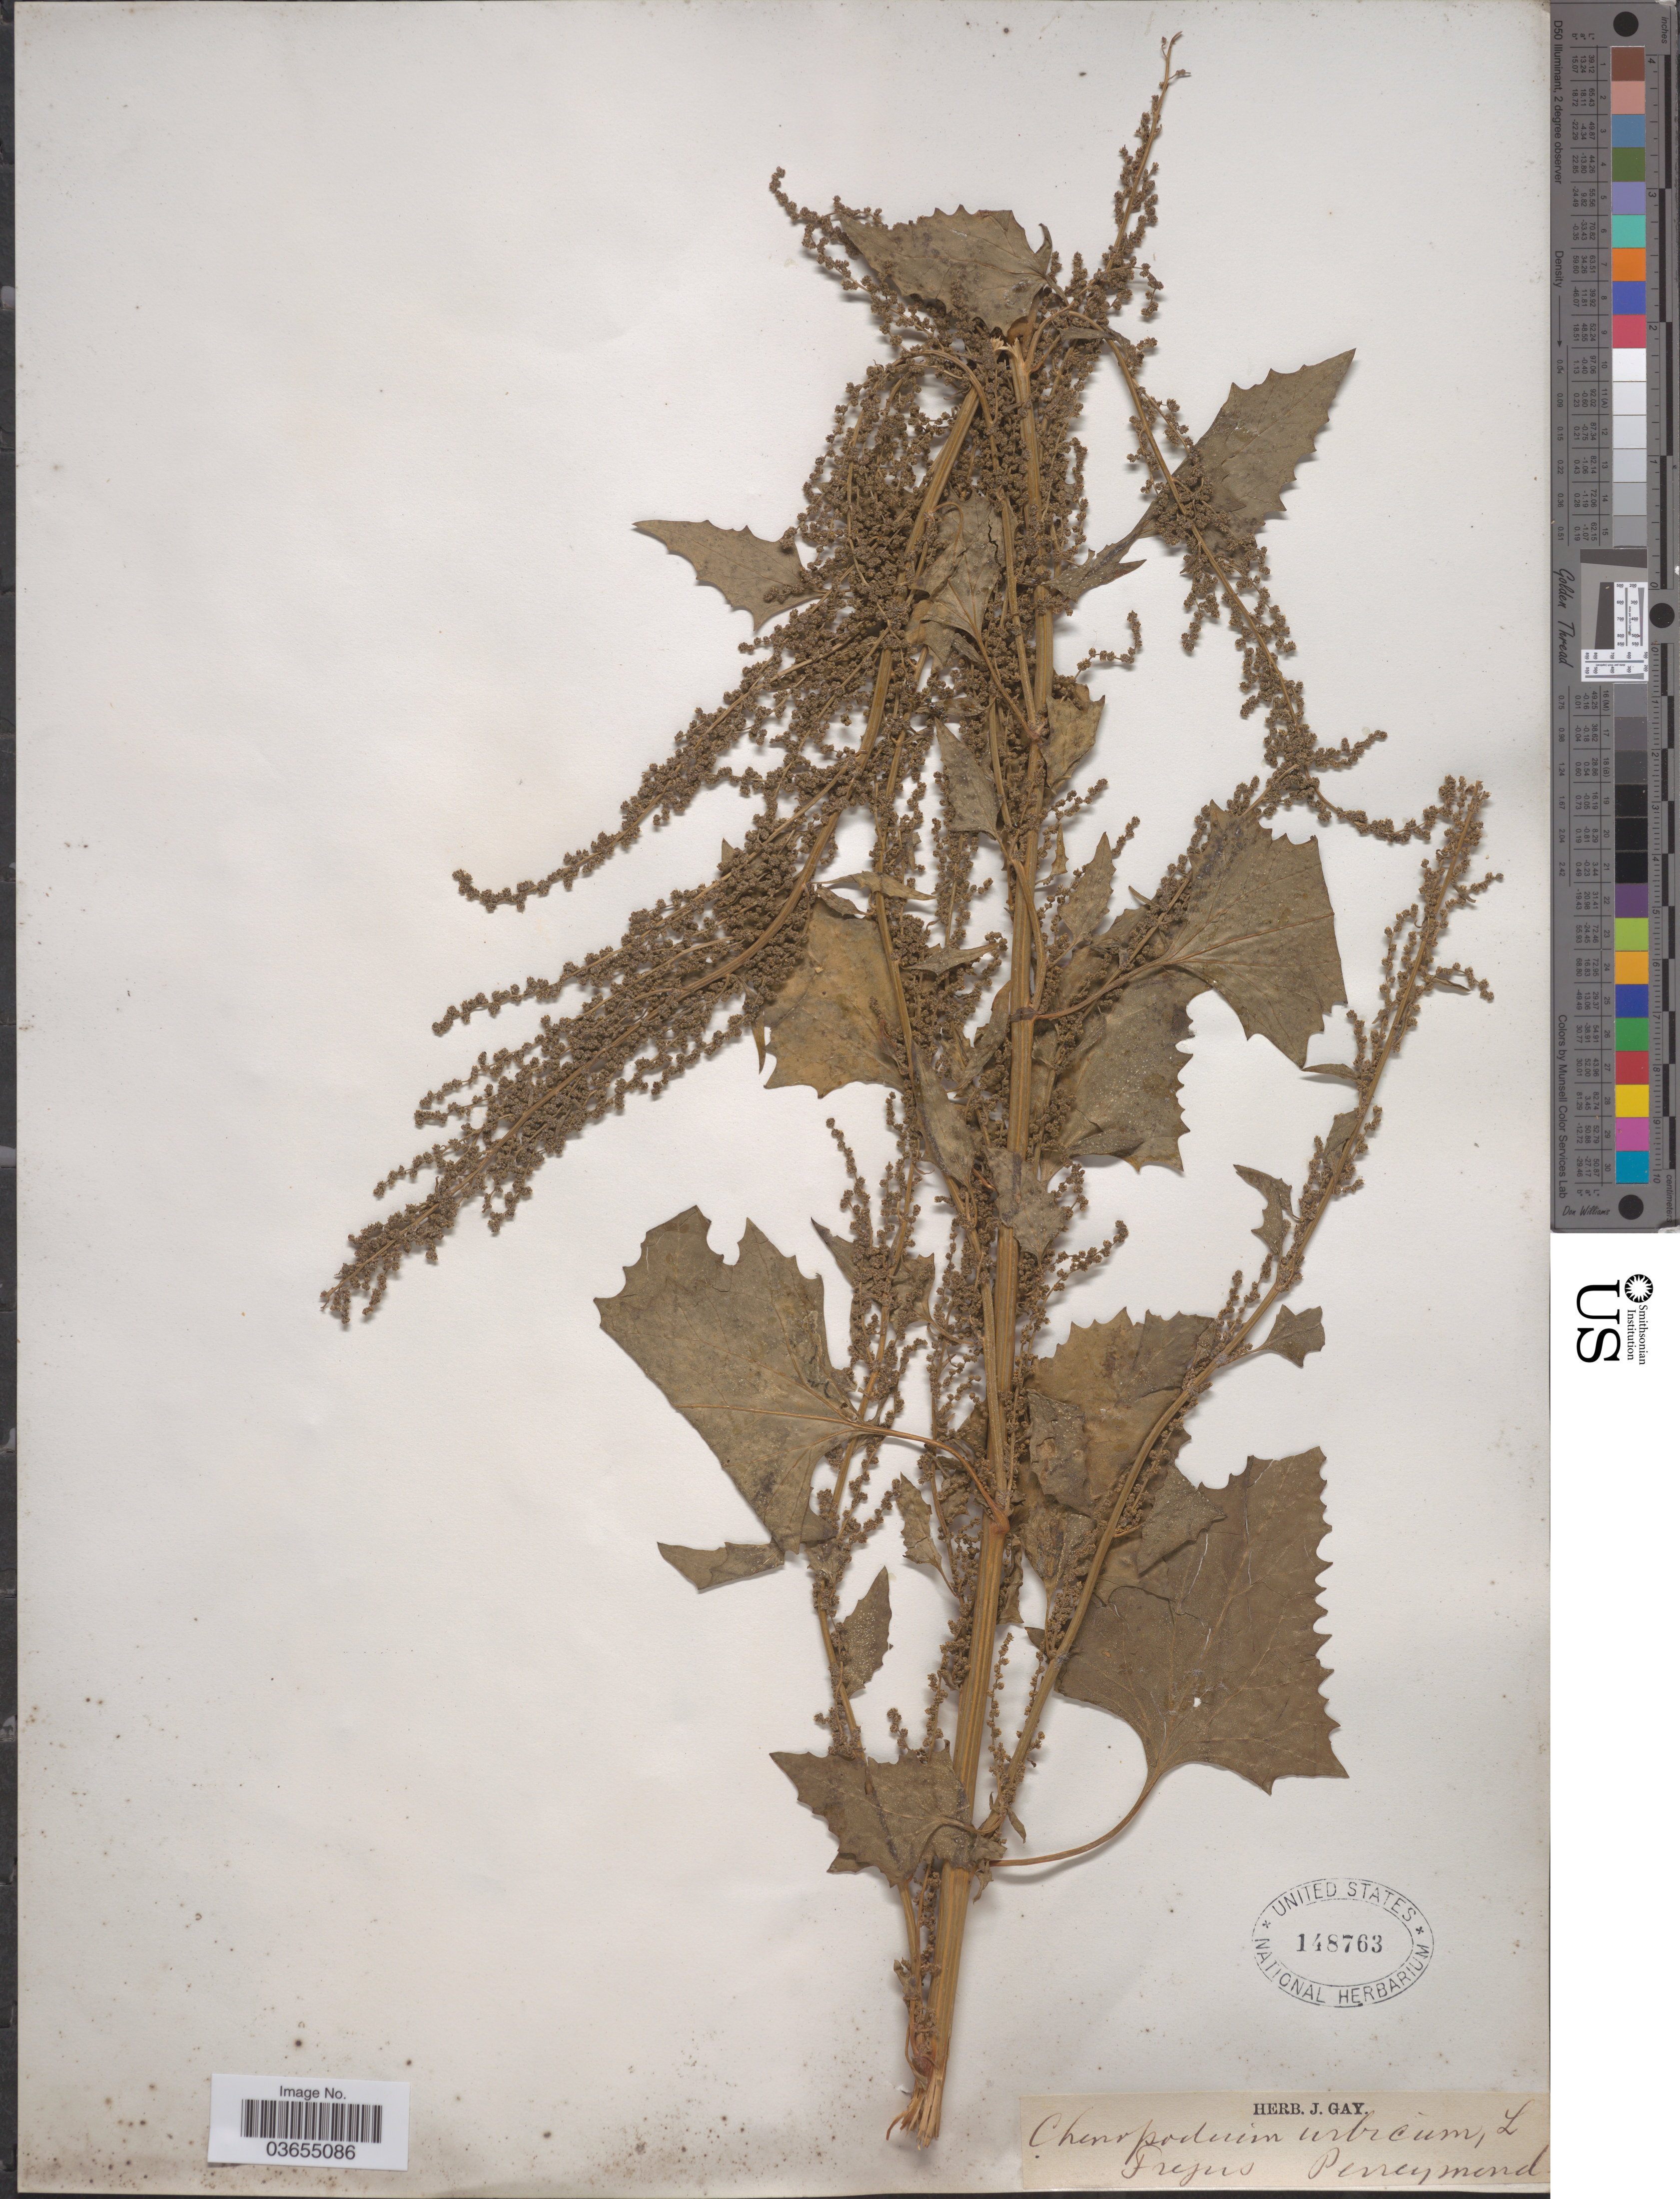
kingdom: Plantae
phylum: Tracheophyta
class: Magnoliopsida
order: Caryophyllales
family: Amaranthaceae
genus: Chenopodium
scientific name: Chenopodium urbicum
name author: L.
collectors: ex herb. J. Gay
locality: Frejus Perreymend.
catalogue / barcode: US 148763